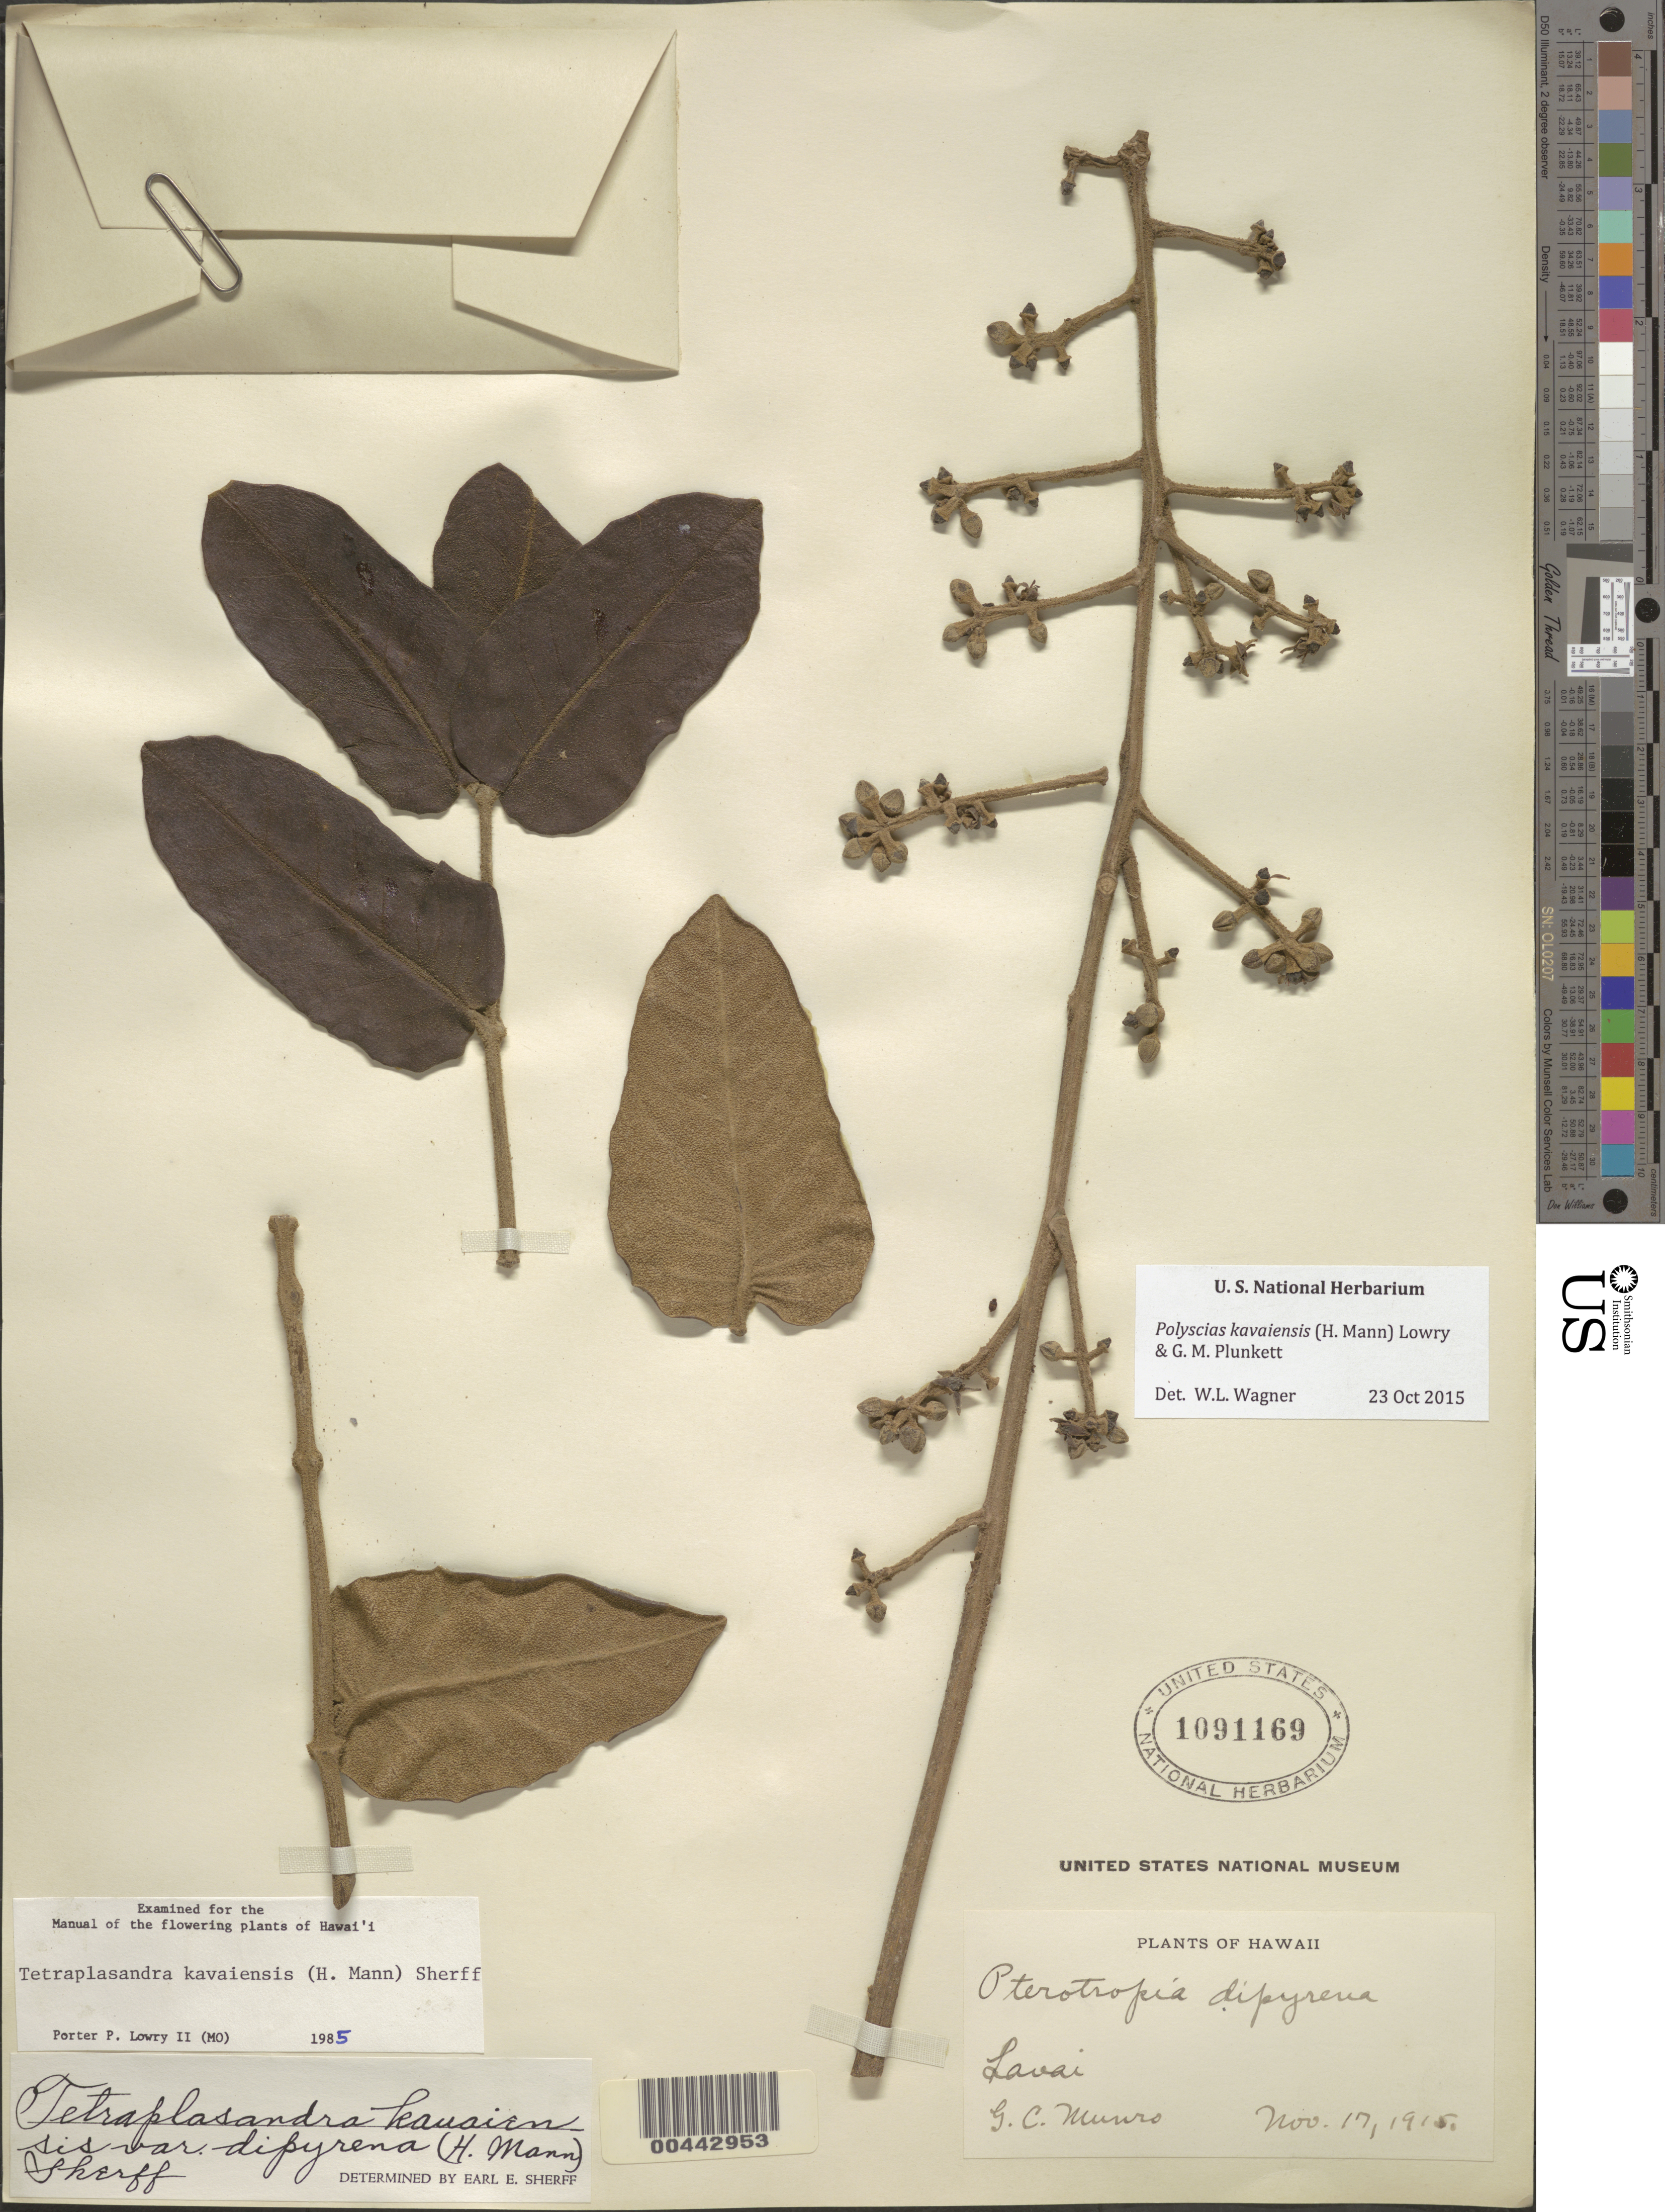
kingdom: Plantae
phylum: Tracheophyta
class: Magnoliopsida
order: Apiales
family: Araliaceae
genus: Polyscias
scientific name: Polyscias kavaiensis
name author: (H. Mann) Lowry & G. M. Plunkett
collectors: G. C. Munro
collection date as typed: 17 Nov 1915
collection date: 1915-11-17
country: United States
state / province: Hawaii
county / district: Maui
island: Lana'i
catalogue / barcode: US 1091169